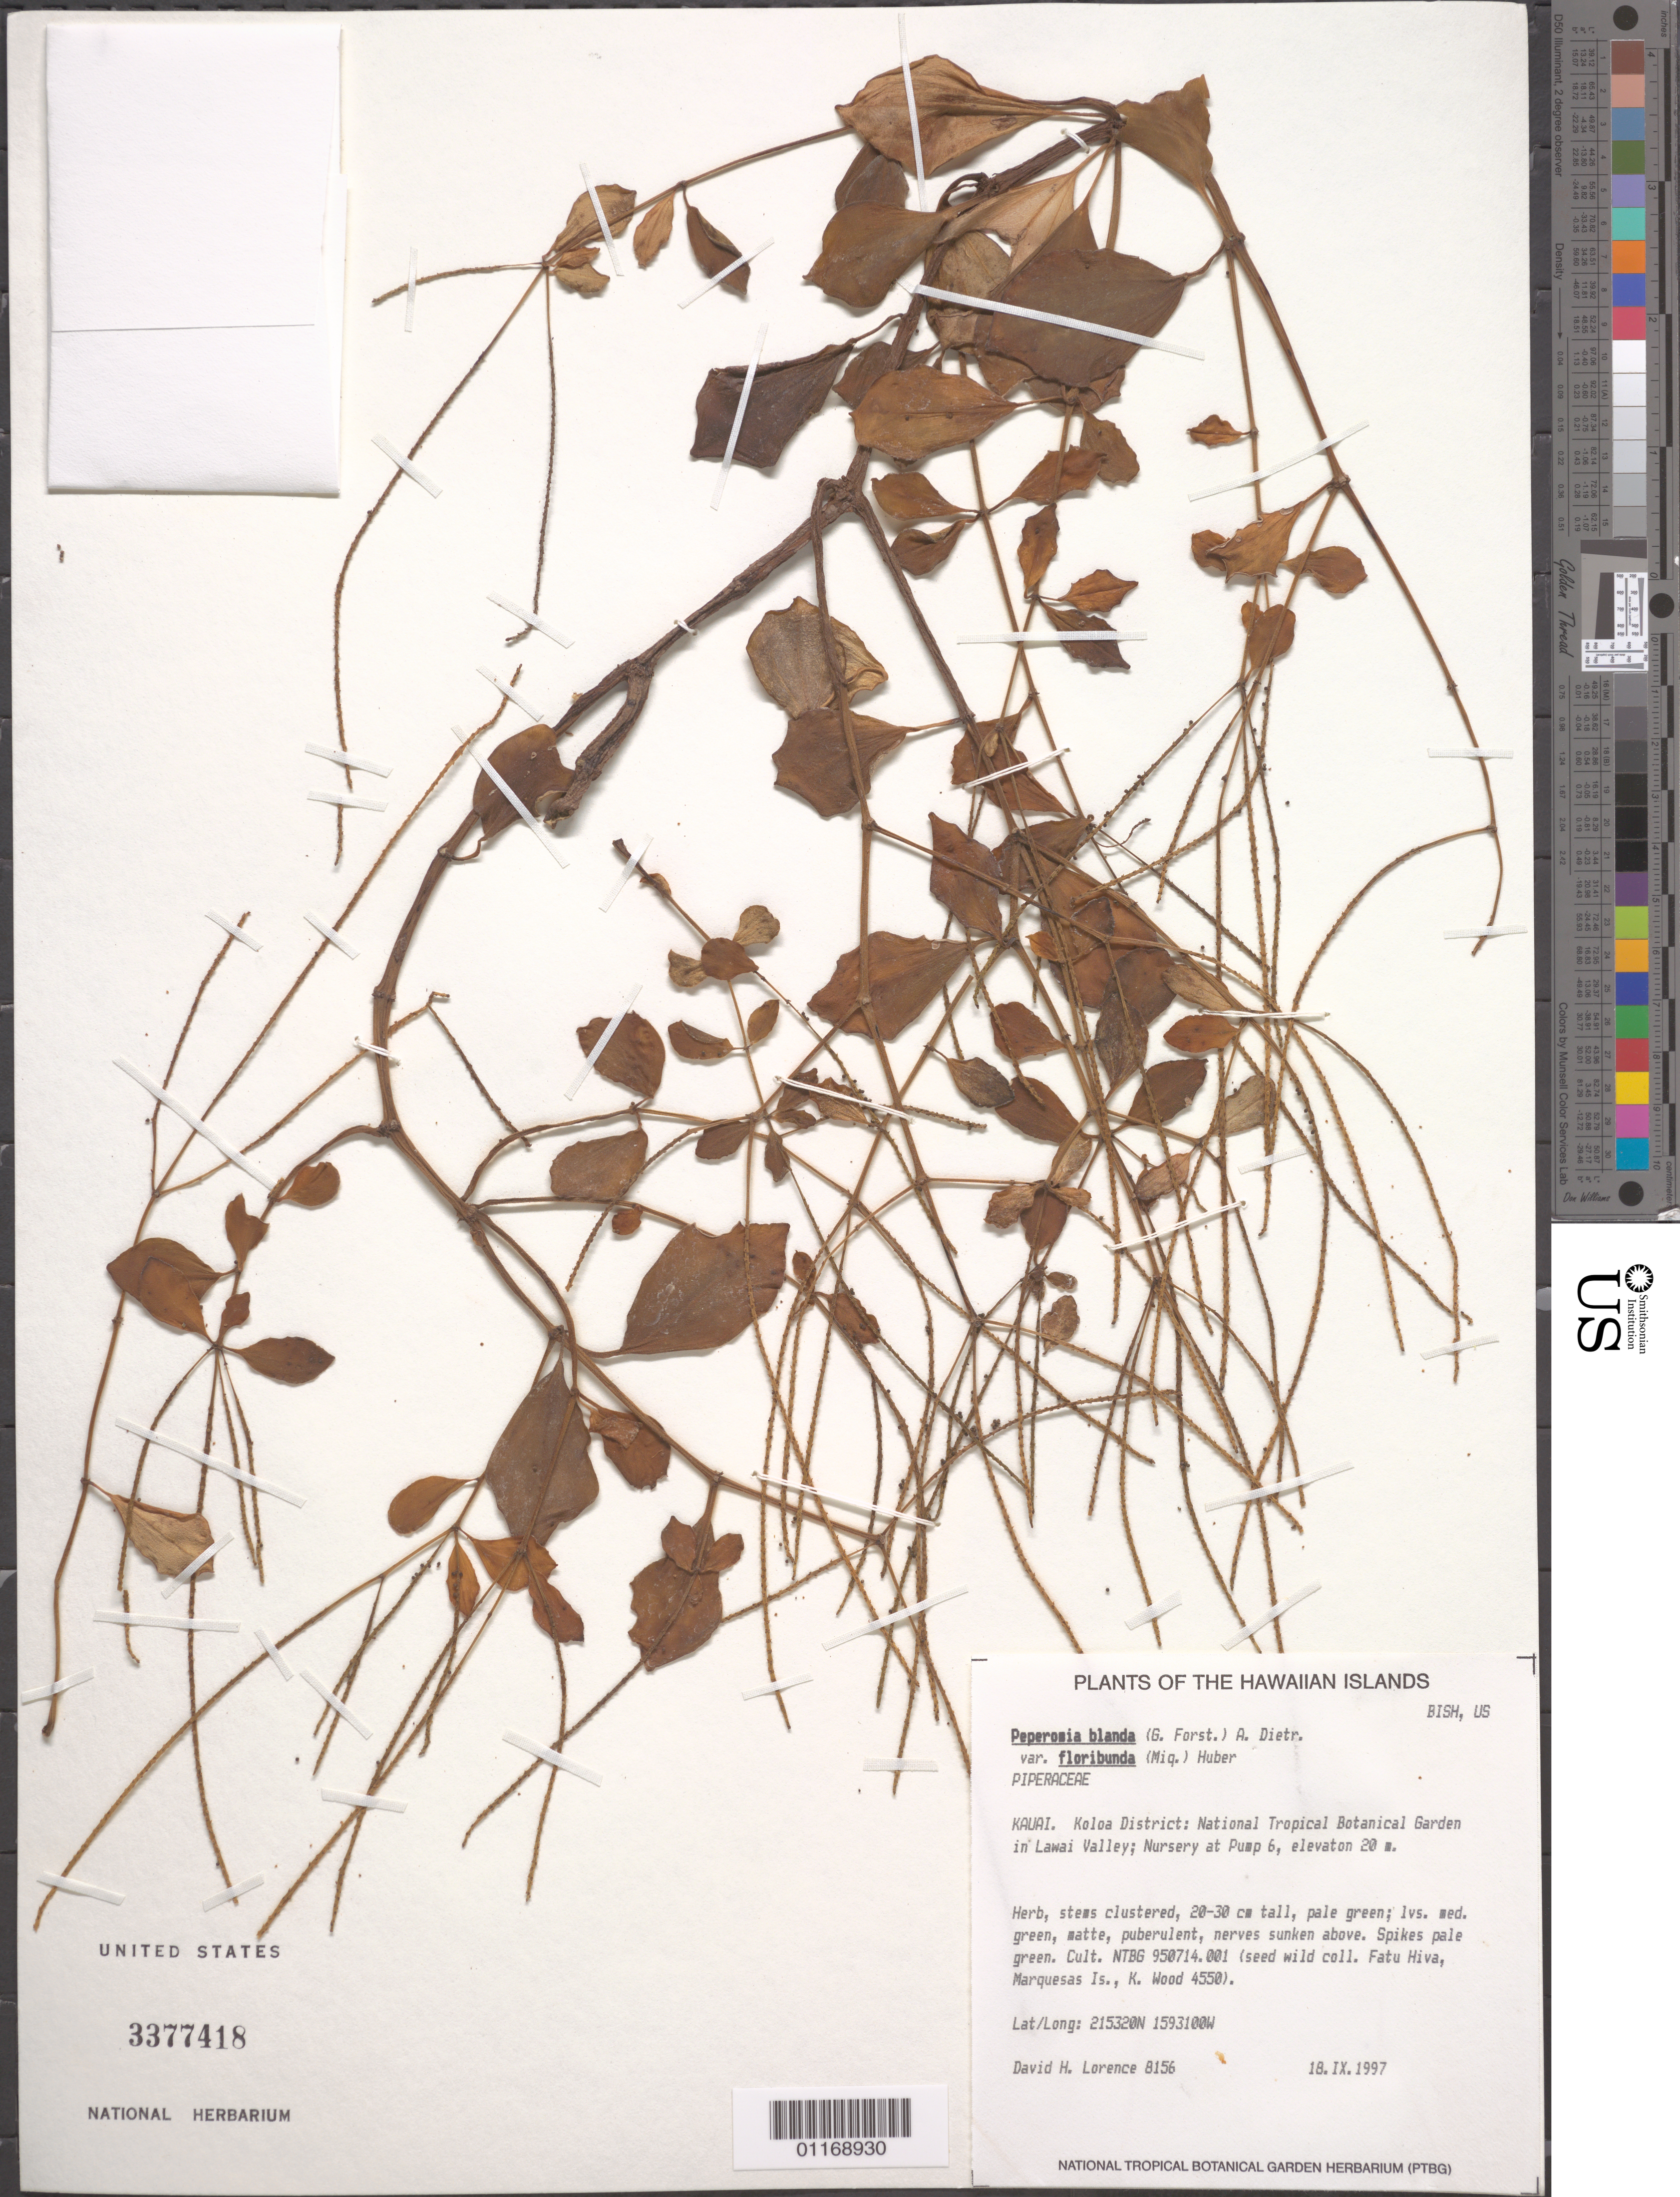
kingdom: Plantae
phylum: Tracheophyta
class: Magnoliopsida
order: Piperales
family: Piperaceae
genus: Peperomia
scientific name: Peperomia leptostachya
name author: Hook. & Arn.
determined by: Wagner, W. L., (BOT), Smithsonian Institution - National Museum of Natural History (UNITED STATES)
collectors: D. Lorence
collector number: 8156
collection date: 1997-04-18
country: United States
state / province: Hawaii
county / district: Kauai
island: Kaua'i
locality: Koloa, National Tropical Botanical Garden in Lawai Valley; nursery at Pump 6.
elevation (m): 20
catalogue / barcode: US 3377418